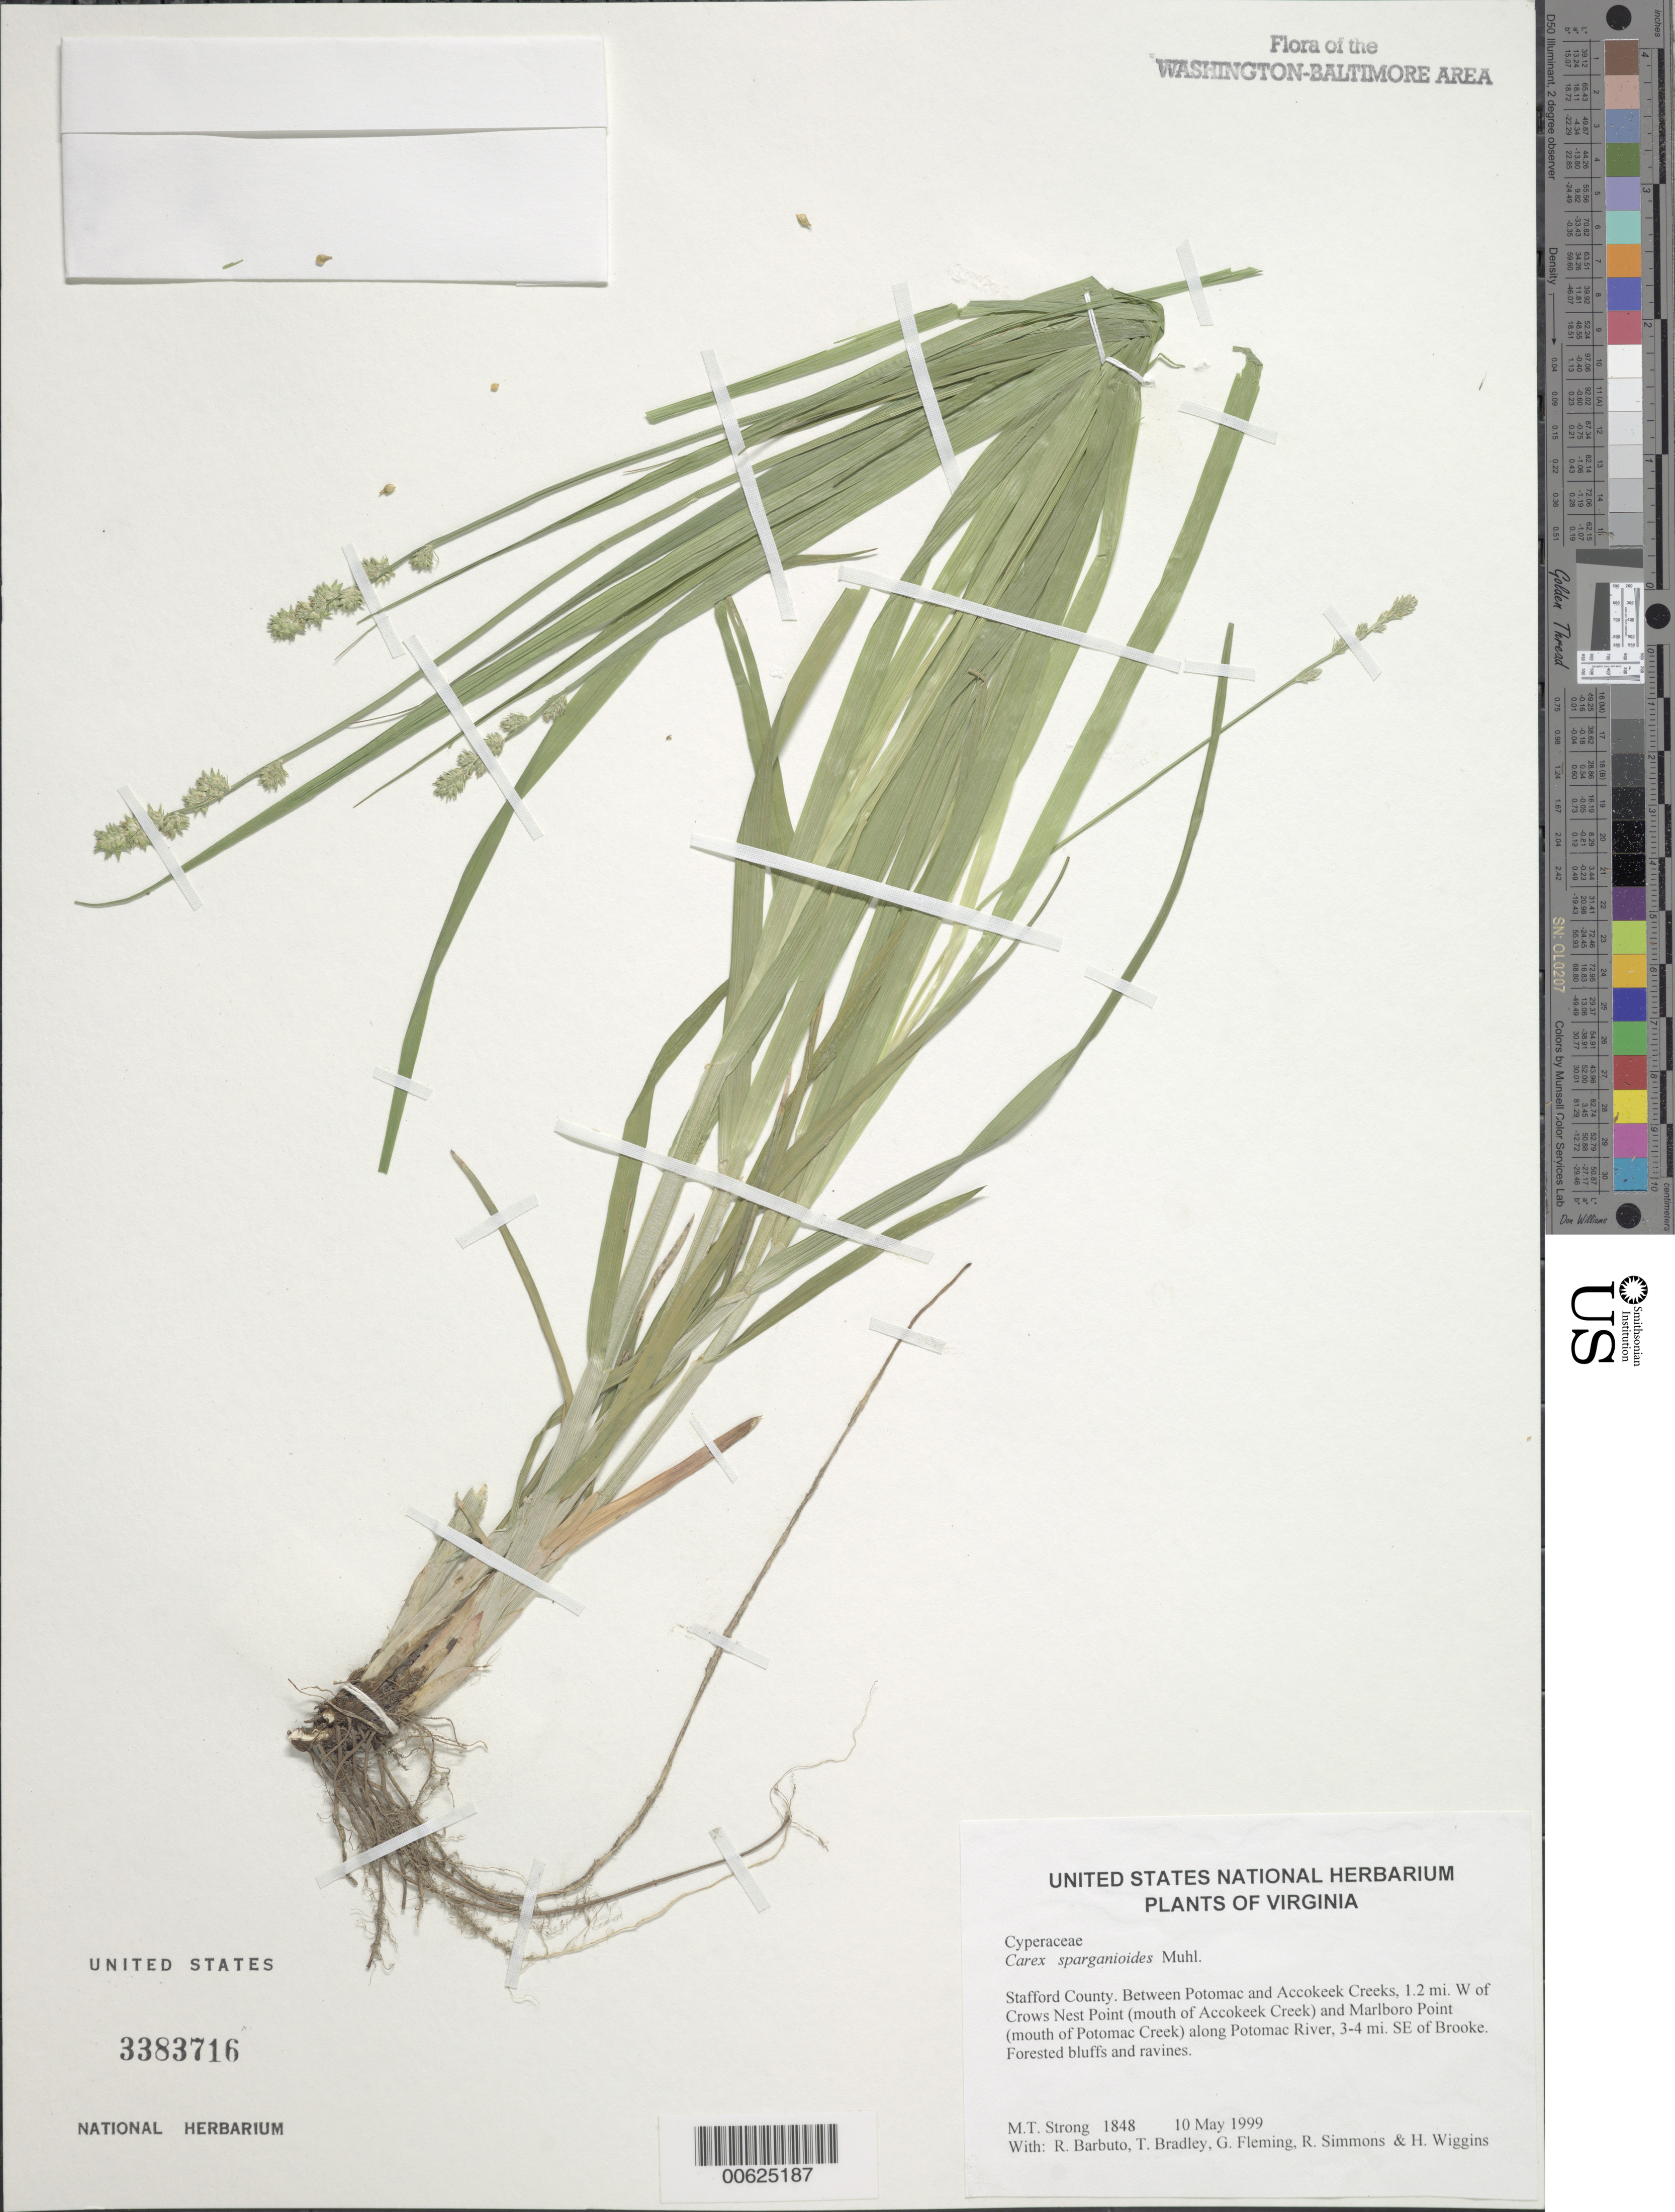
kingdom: Plantae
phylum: Tracheophyta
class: Liliopsida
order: Poales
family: Cyperaceae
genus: Carex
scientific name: Carex sparganioides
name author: Muhl. ex Willd.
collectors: M. T. Strong, R. Barbuto, T. Bradley, G. Fleming, R. Simmons & H. Wiggins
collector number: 1848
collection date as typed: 10 May 1999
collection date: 1999-05-10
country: United States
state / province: Virginia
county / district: Stafford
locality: Between Potomac and Accokeek Creeks, 1.2 mi. W of Crows Nest Point (mouth of Accokeek Creek) and Marlboro Point (mouth of Potomac Creek) along Potomac River, 3-4 mi. SE of Brooke.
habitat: Forested bluffs and ravines.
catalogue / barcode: US 3383716